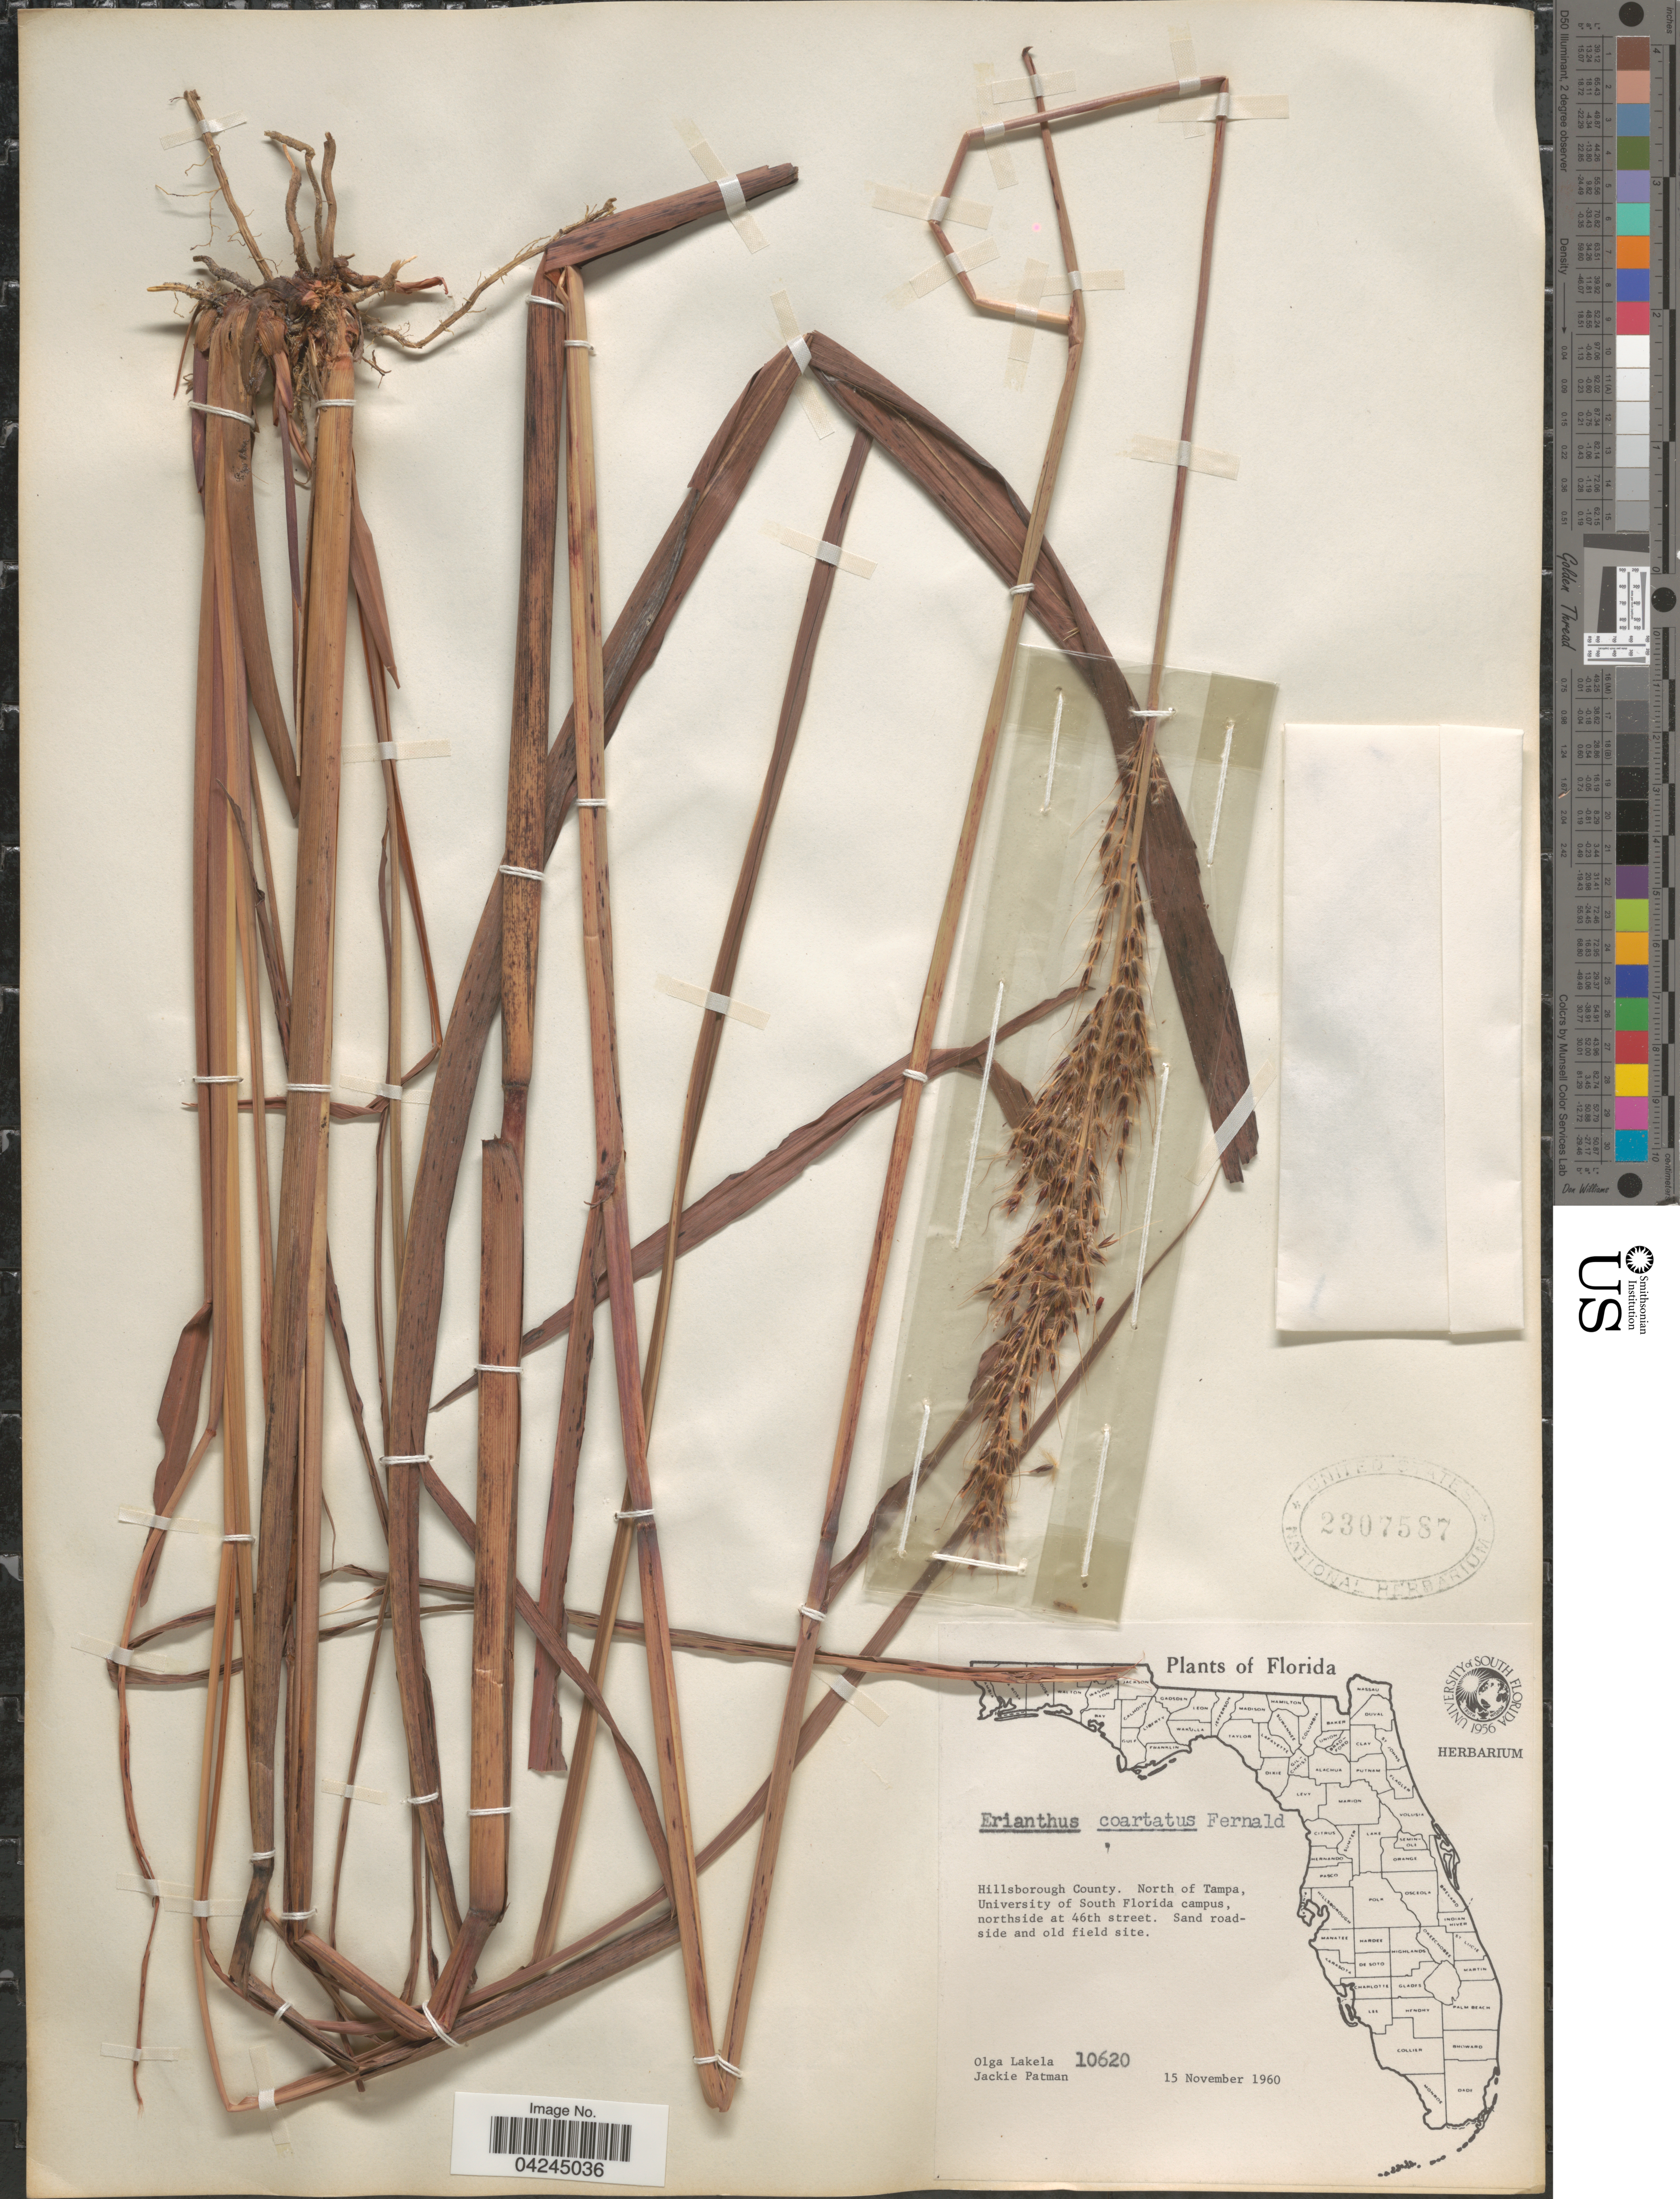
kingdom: Plantae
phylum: Tracheophyta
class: Liliopsida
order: Poales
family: Poaceae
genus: Erianthus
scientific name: Erianthus coarctatus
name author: Fernald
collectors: O. K. Lakela & J. Patman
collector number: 10620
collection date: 1960-11-15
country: United States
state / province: Florida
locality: Hillsborough County. North of Tampa, University of South Florida campus, northside at 46th street. Sand roadside and old field site.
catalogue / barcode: US 2307587